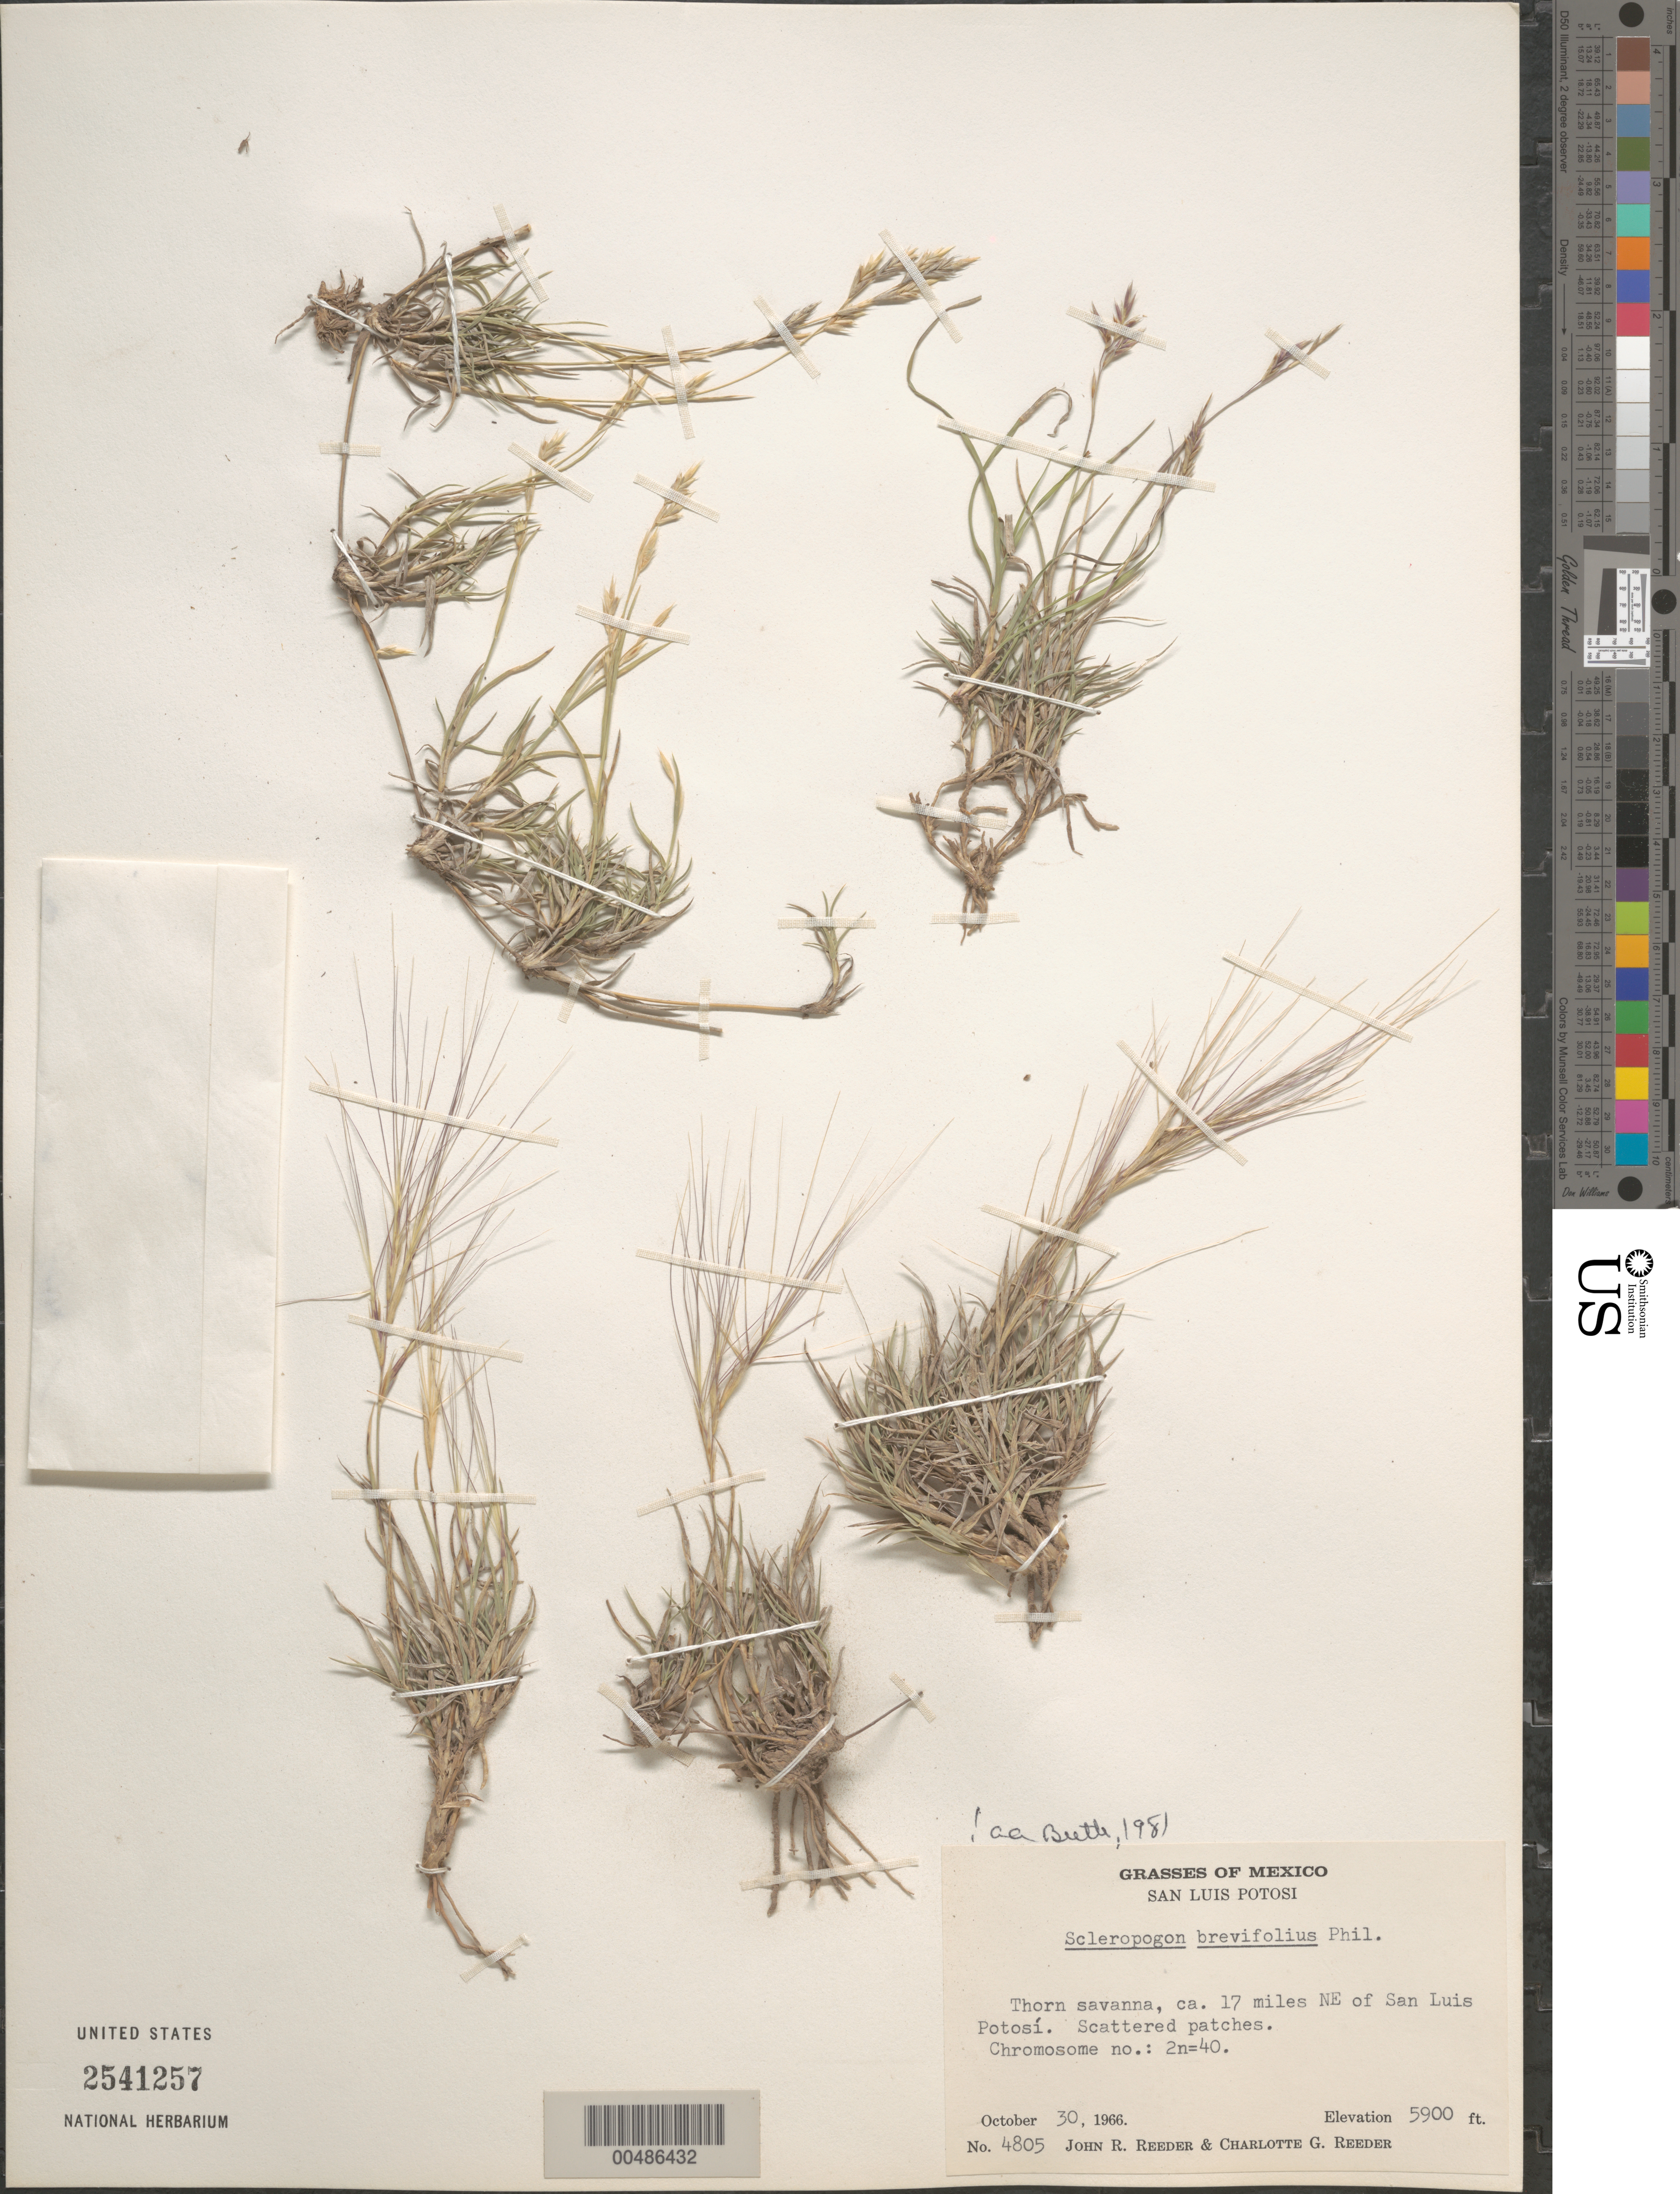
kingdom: Plantae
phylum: Tracheophyta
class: Liliopsida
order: Poales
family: Poaceae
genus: Scleropogon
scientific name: Scleropogon brevifolius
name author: Phil.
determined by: Beetle, Alan A.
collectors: J. R. Reeder & C. G. Reeder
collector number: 4805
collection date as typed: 30 Oct 1966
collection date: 1966-10-30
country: Mexico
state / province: San Luis Potosi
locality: Ca. 17 mi NE of San Luis Potosí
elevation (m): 1798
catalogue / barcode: US 2541257